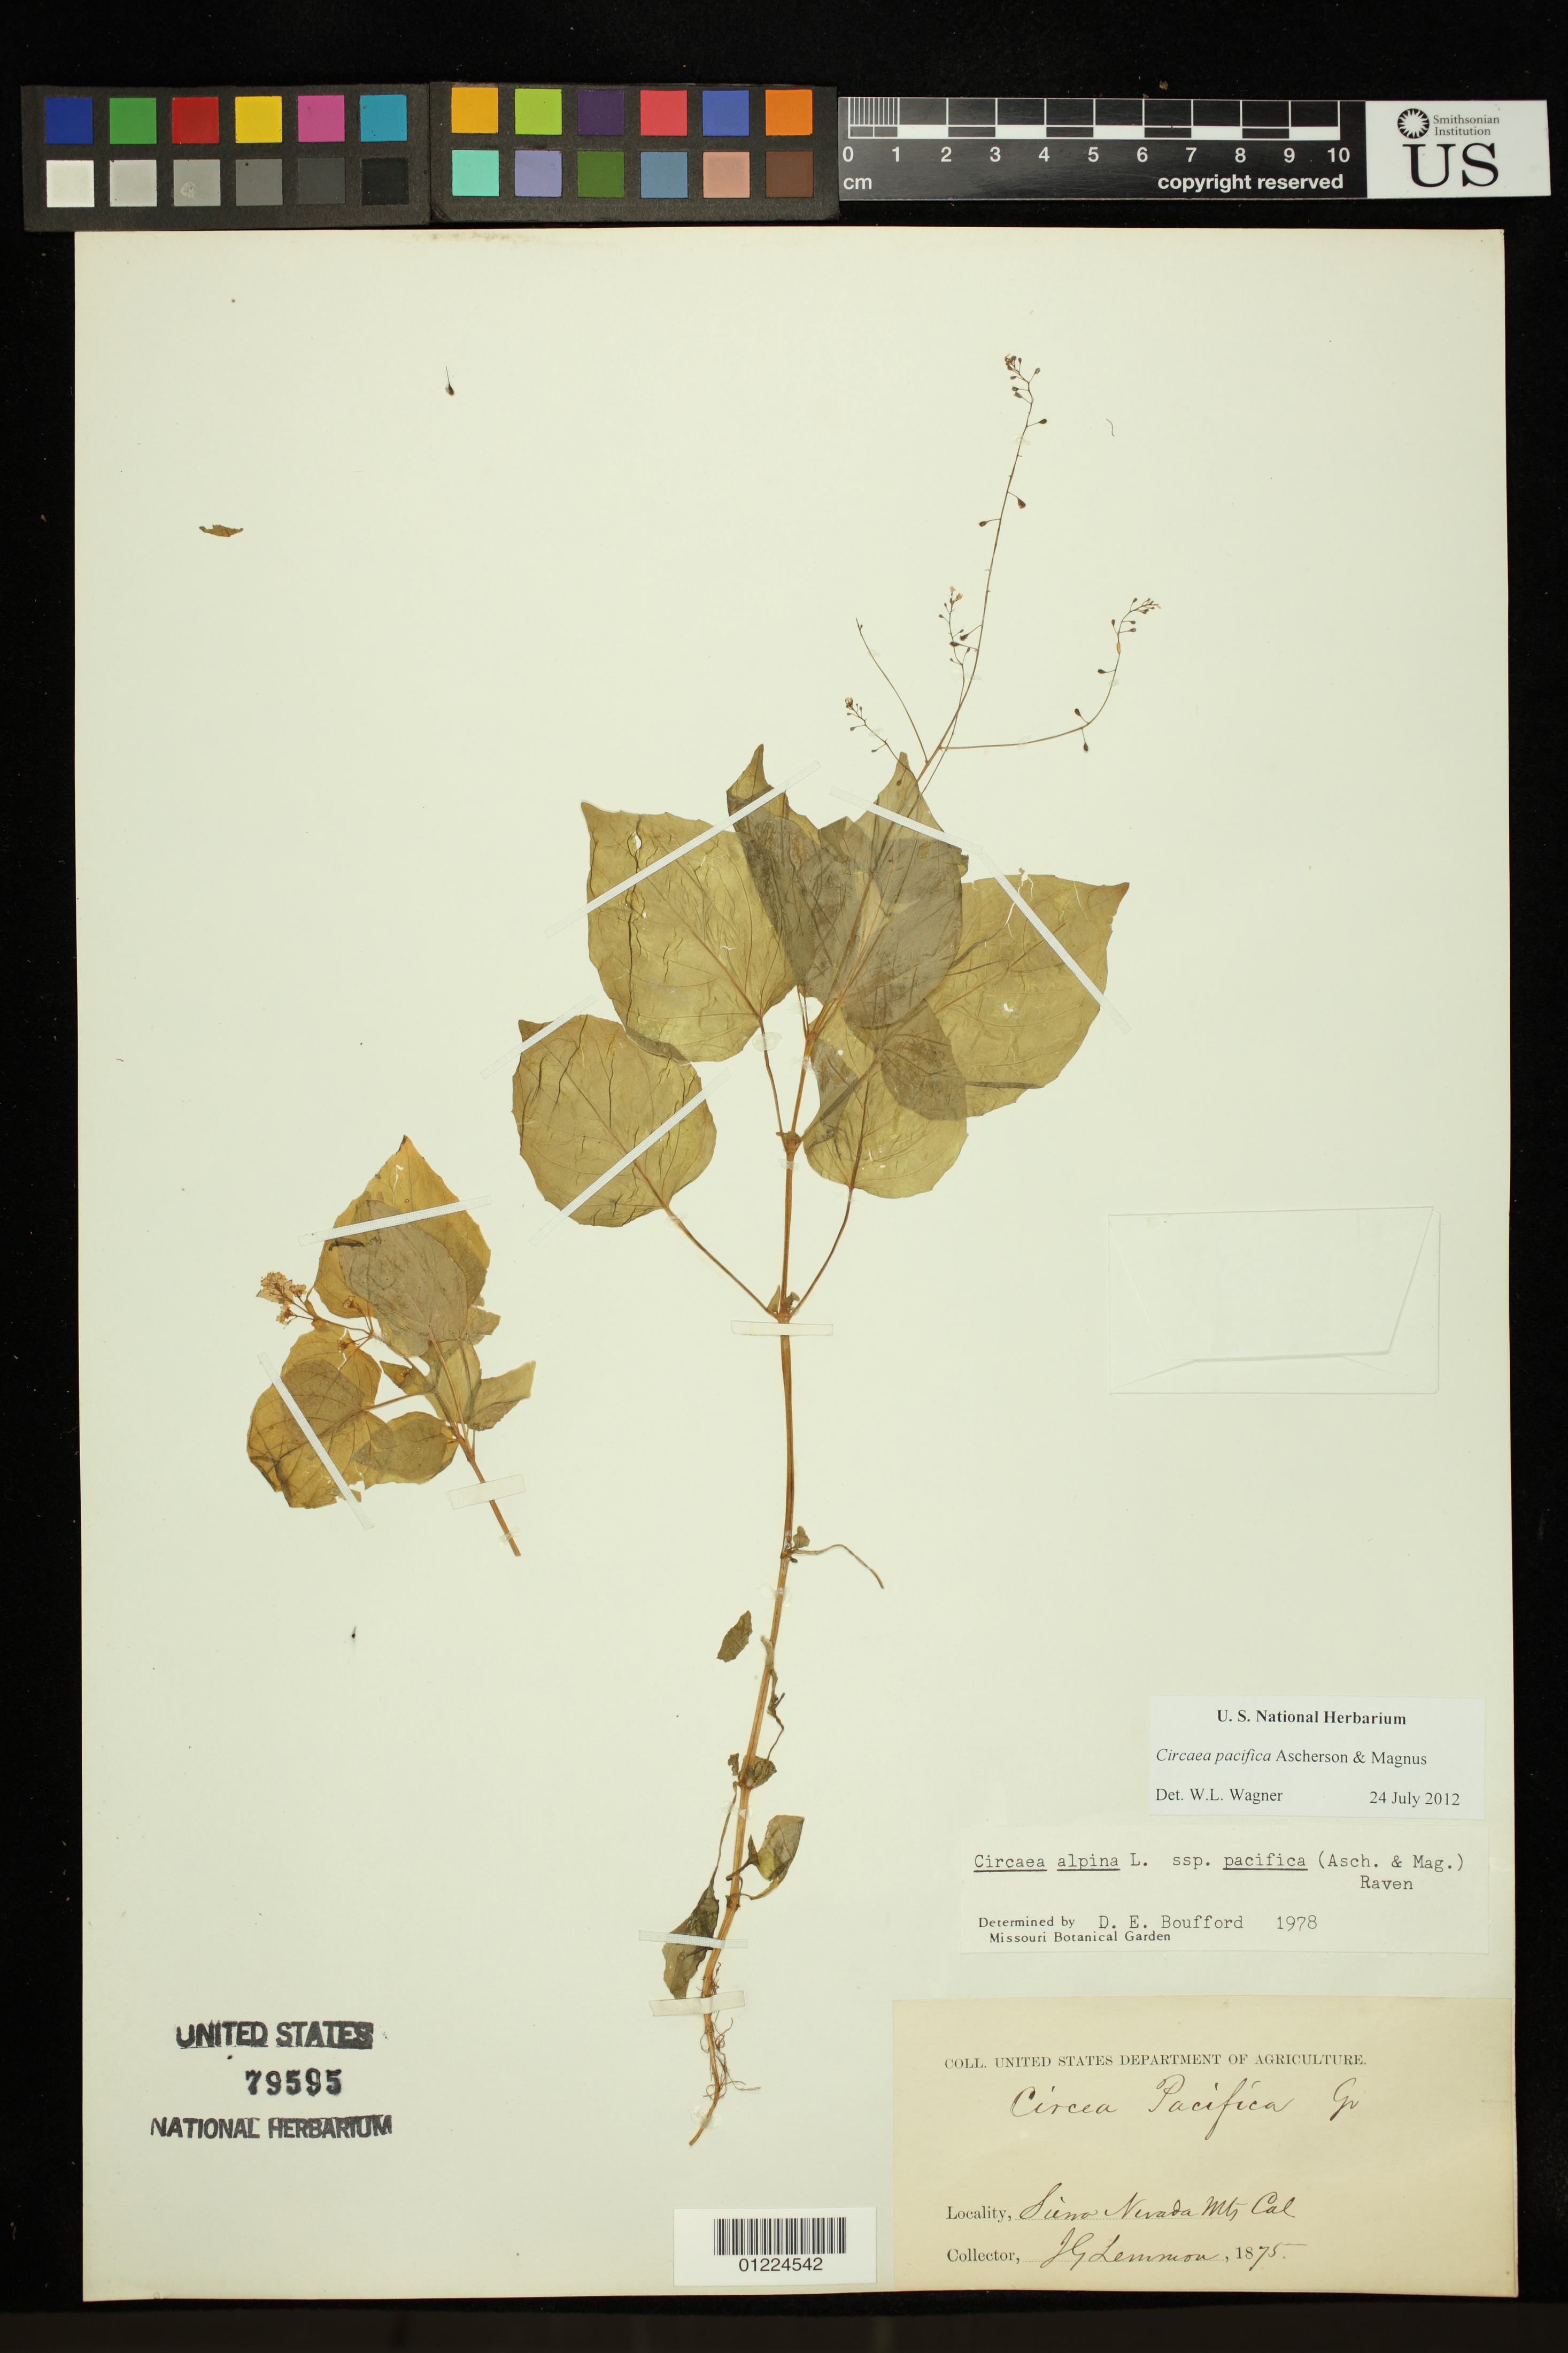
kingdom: Plantae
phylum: Tracheophyta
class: Magnoliopsida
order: Myrtales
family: Onagraceae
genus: Circaea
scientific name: Circaea pacifica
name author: Asch. & Magnus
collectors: J. Lemmon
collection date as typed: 1875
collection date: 1875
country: United States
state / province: California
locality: Sierra Nev. Mts.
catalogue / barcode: US 79595